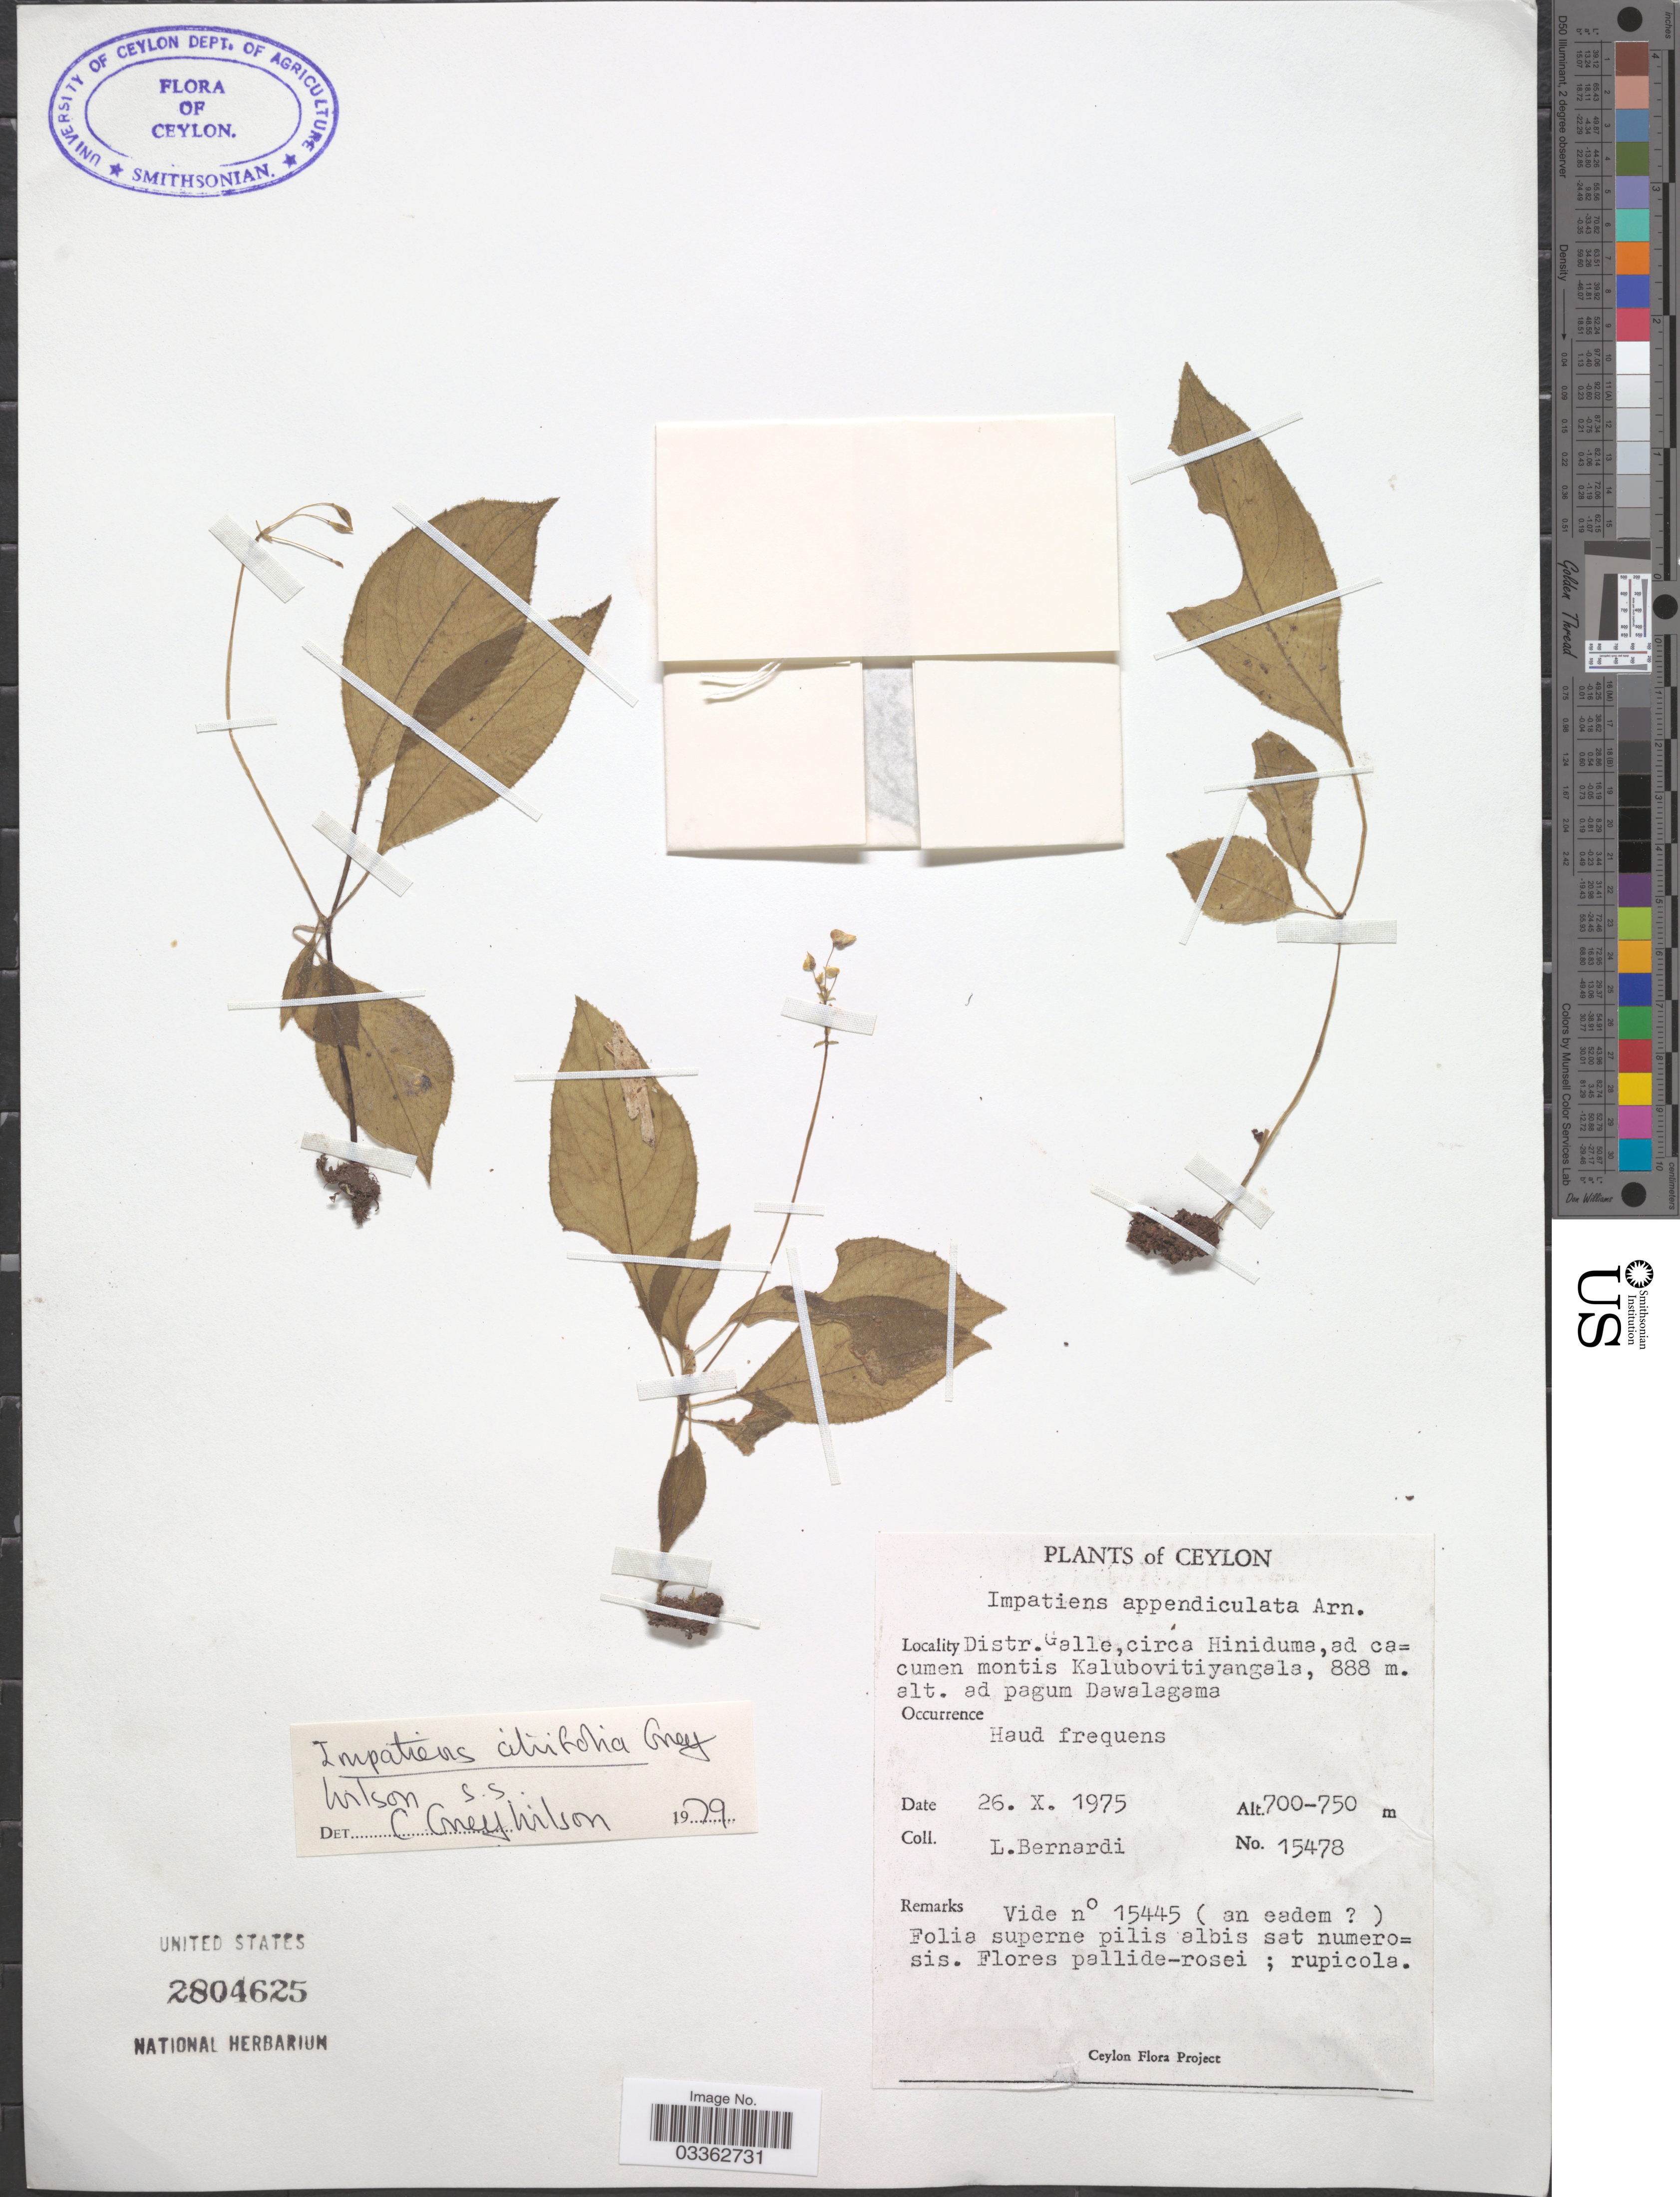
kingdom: Plantae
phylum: Tracheophyta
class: Magnoliopsida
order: Ericales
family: Balsaminaceae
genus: Impatiens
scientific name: Impatiens ciliifolia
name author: Grey-Wilson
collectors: L. Bernardi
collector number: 15478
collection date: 1975-10-26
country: Sri Lanka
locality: Ceylon. Distr. Galle, circa Hiniduma, ad cacumen montis Kalubovitiyangala, ad pagum Dawalagama.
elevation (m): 700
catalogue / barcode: US 2804625